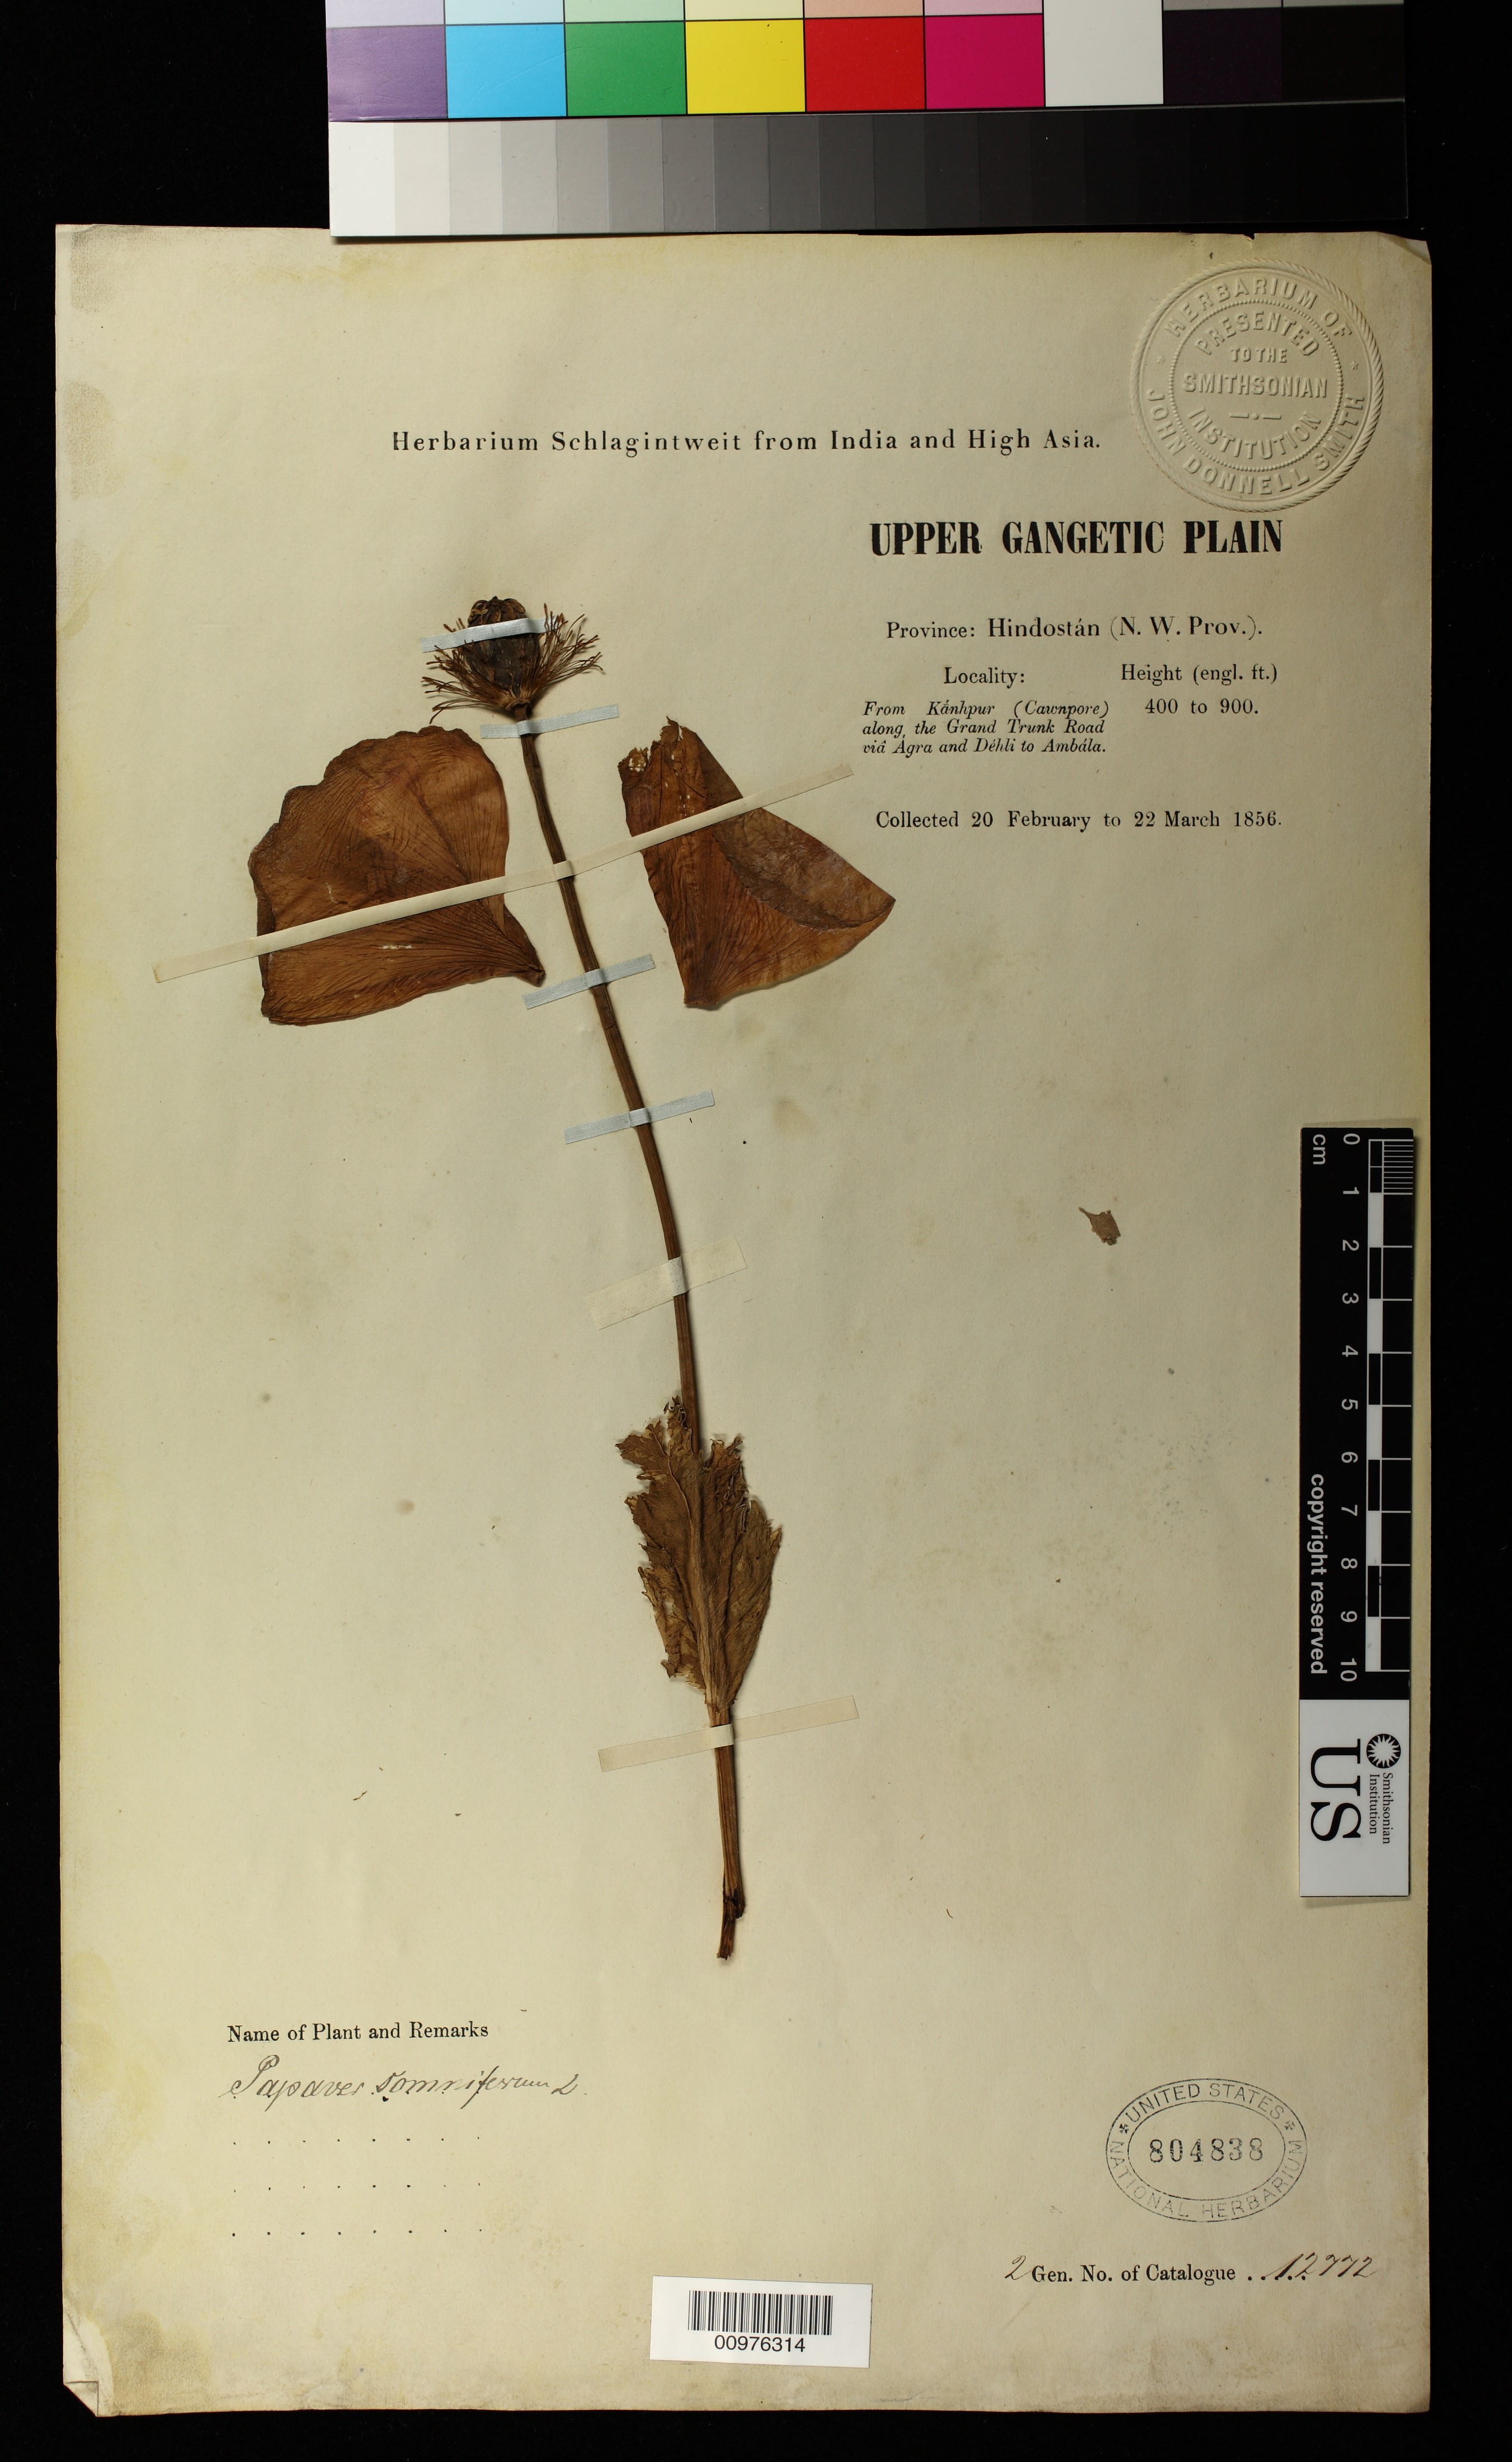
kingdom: Plantae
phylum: Tracheophyta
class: Magnoliopsida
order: Ranunculales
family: Papaveraceae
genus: Papaver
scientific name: Papaver somniferum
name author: L.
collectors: Herbarium Schlagintweit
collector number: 12772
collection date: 1856-02-20/1856-03-22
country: India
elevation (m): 400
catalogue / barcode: US 804838